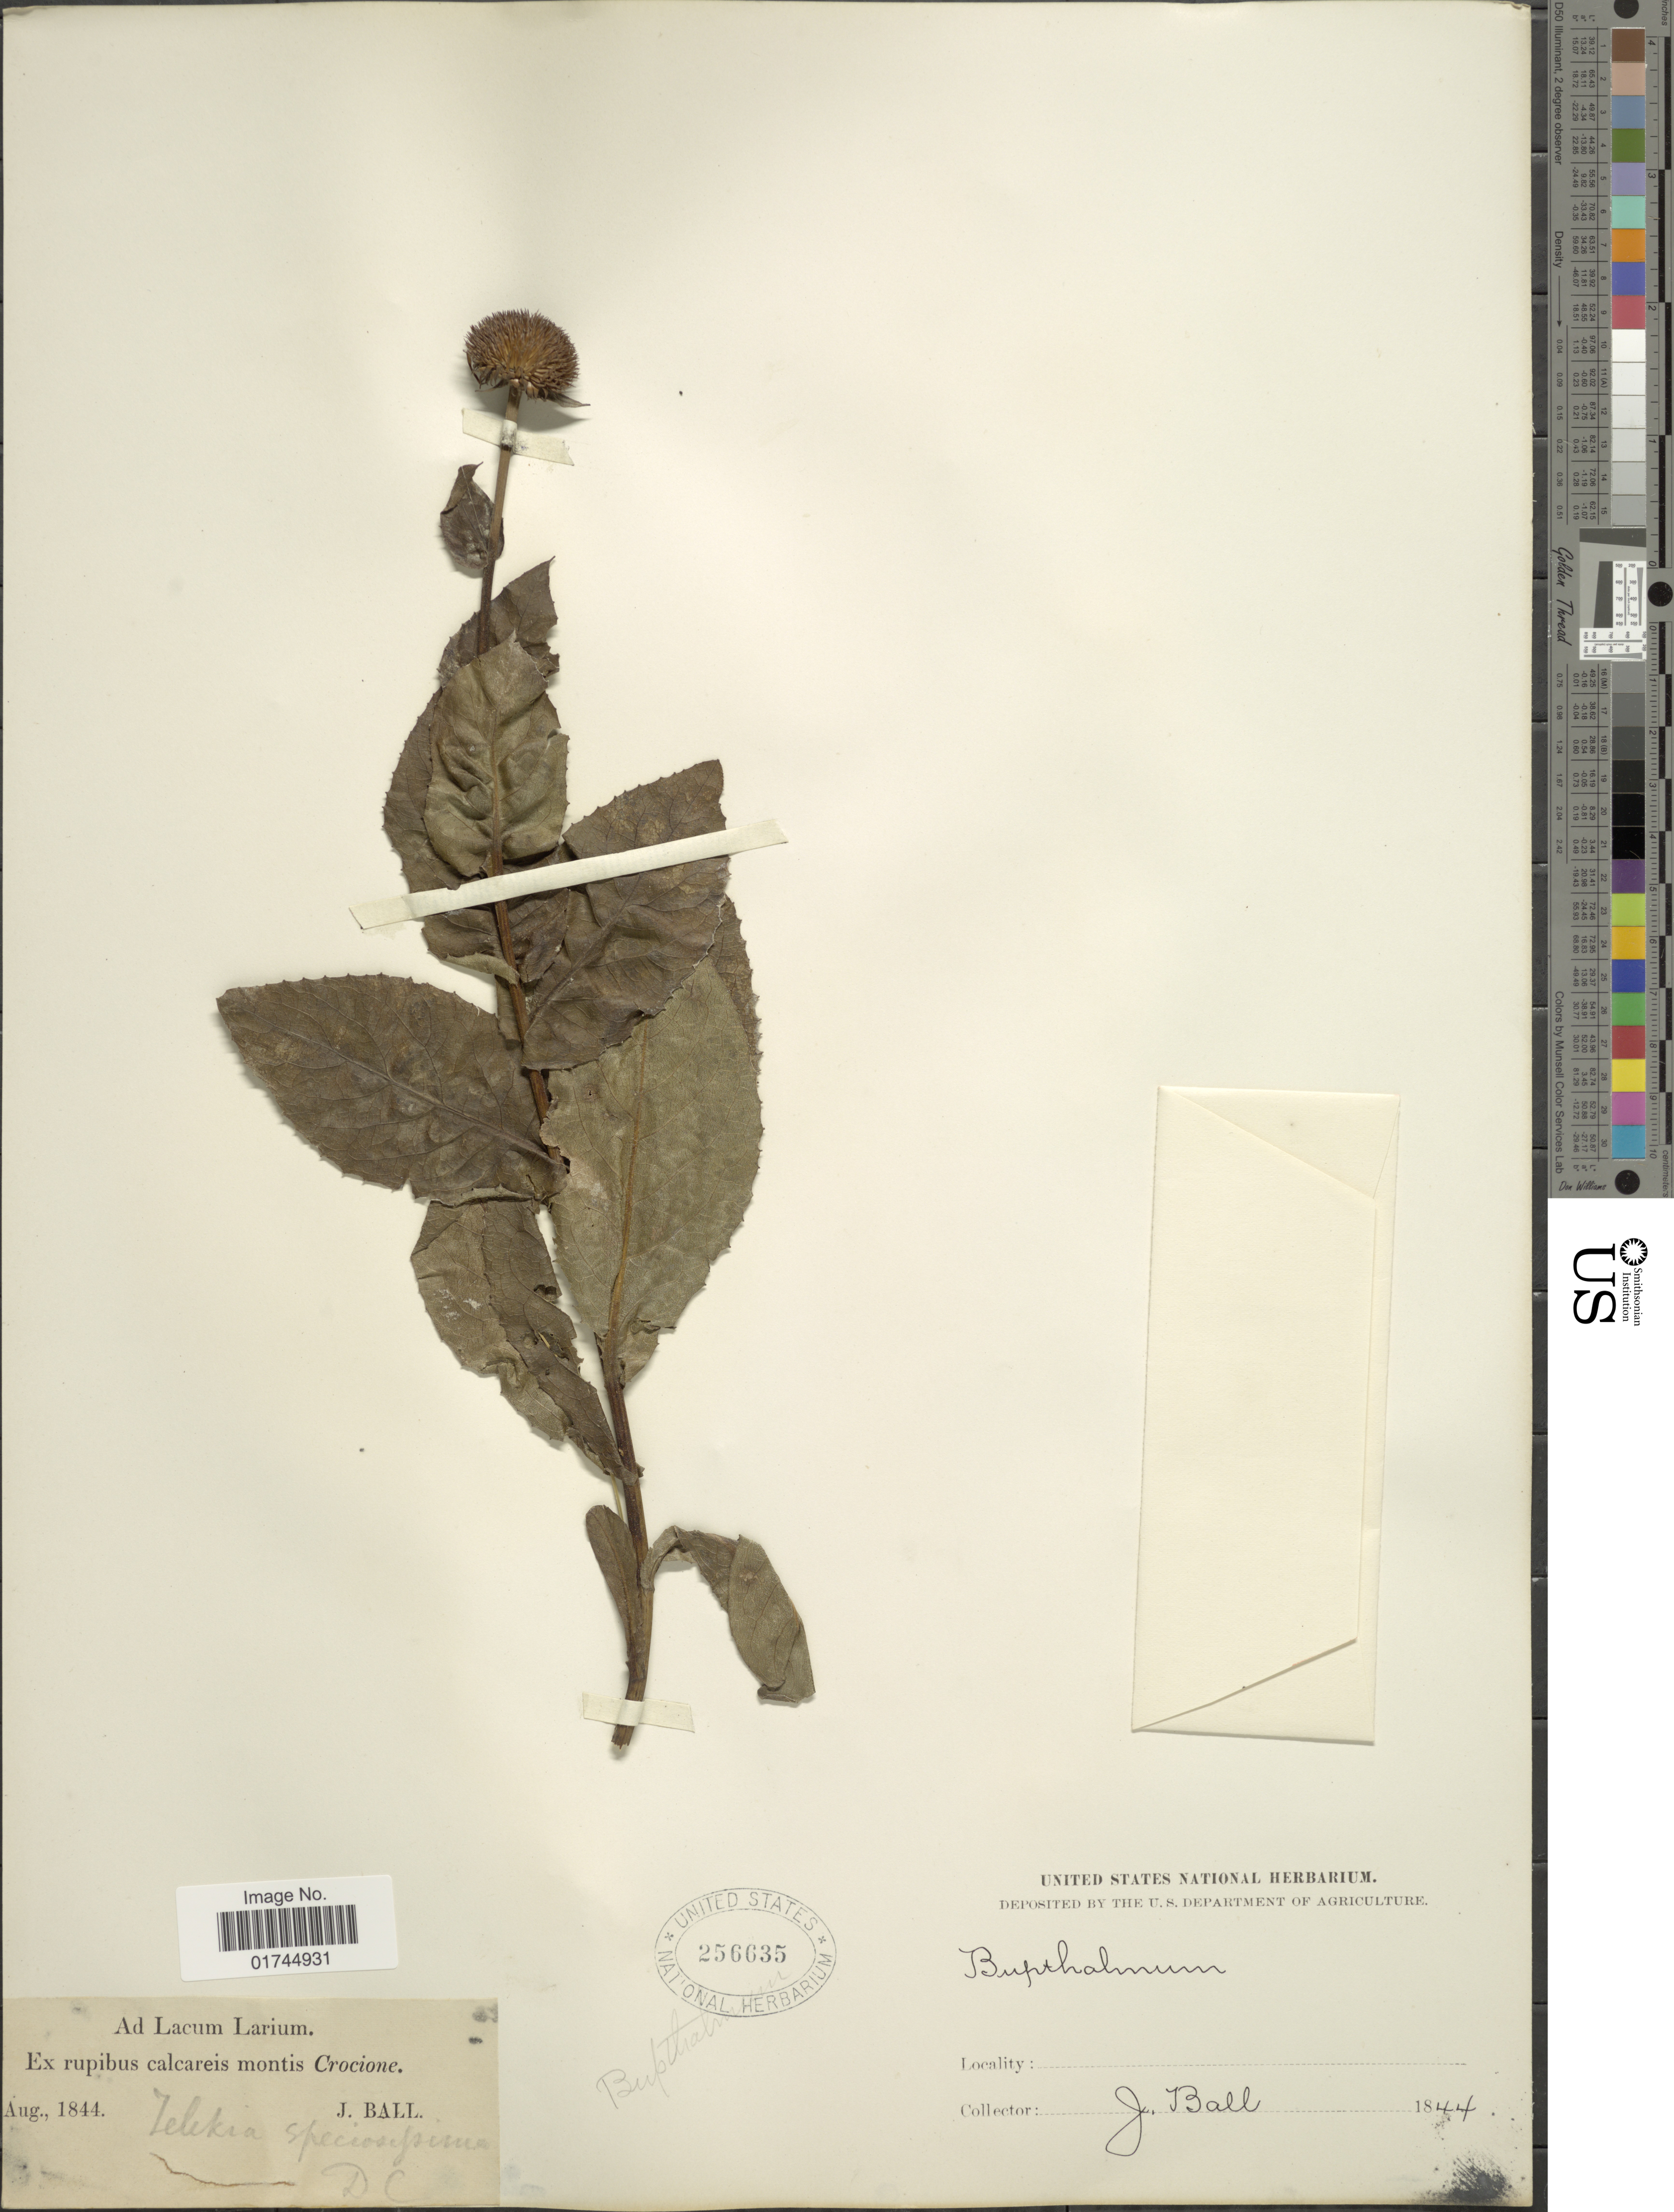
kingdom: Plantae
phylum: Tracheophyta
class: Magnoliopsida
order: Asterales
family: Asteraceae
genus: Buphthalmum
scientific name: Buphthalmum speciosissimum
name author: L.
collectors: J. Ball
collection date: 1844-08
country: Italy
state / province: Lombardy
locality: Crocione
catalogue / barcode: US 256635